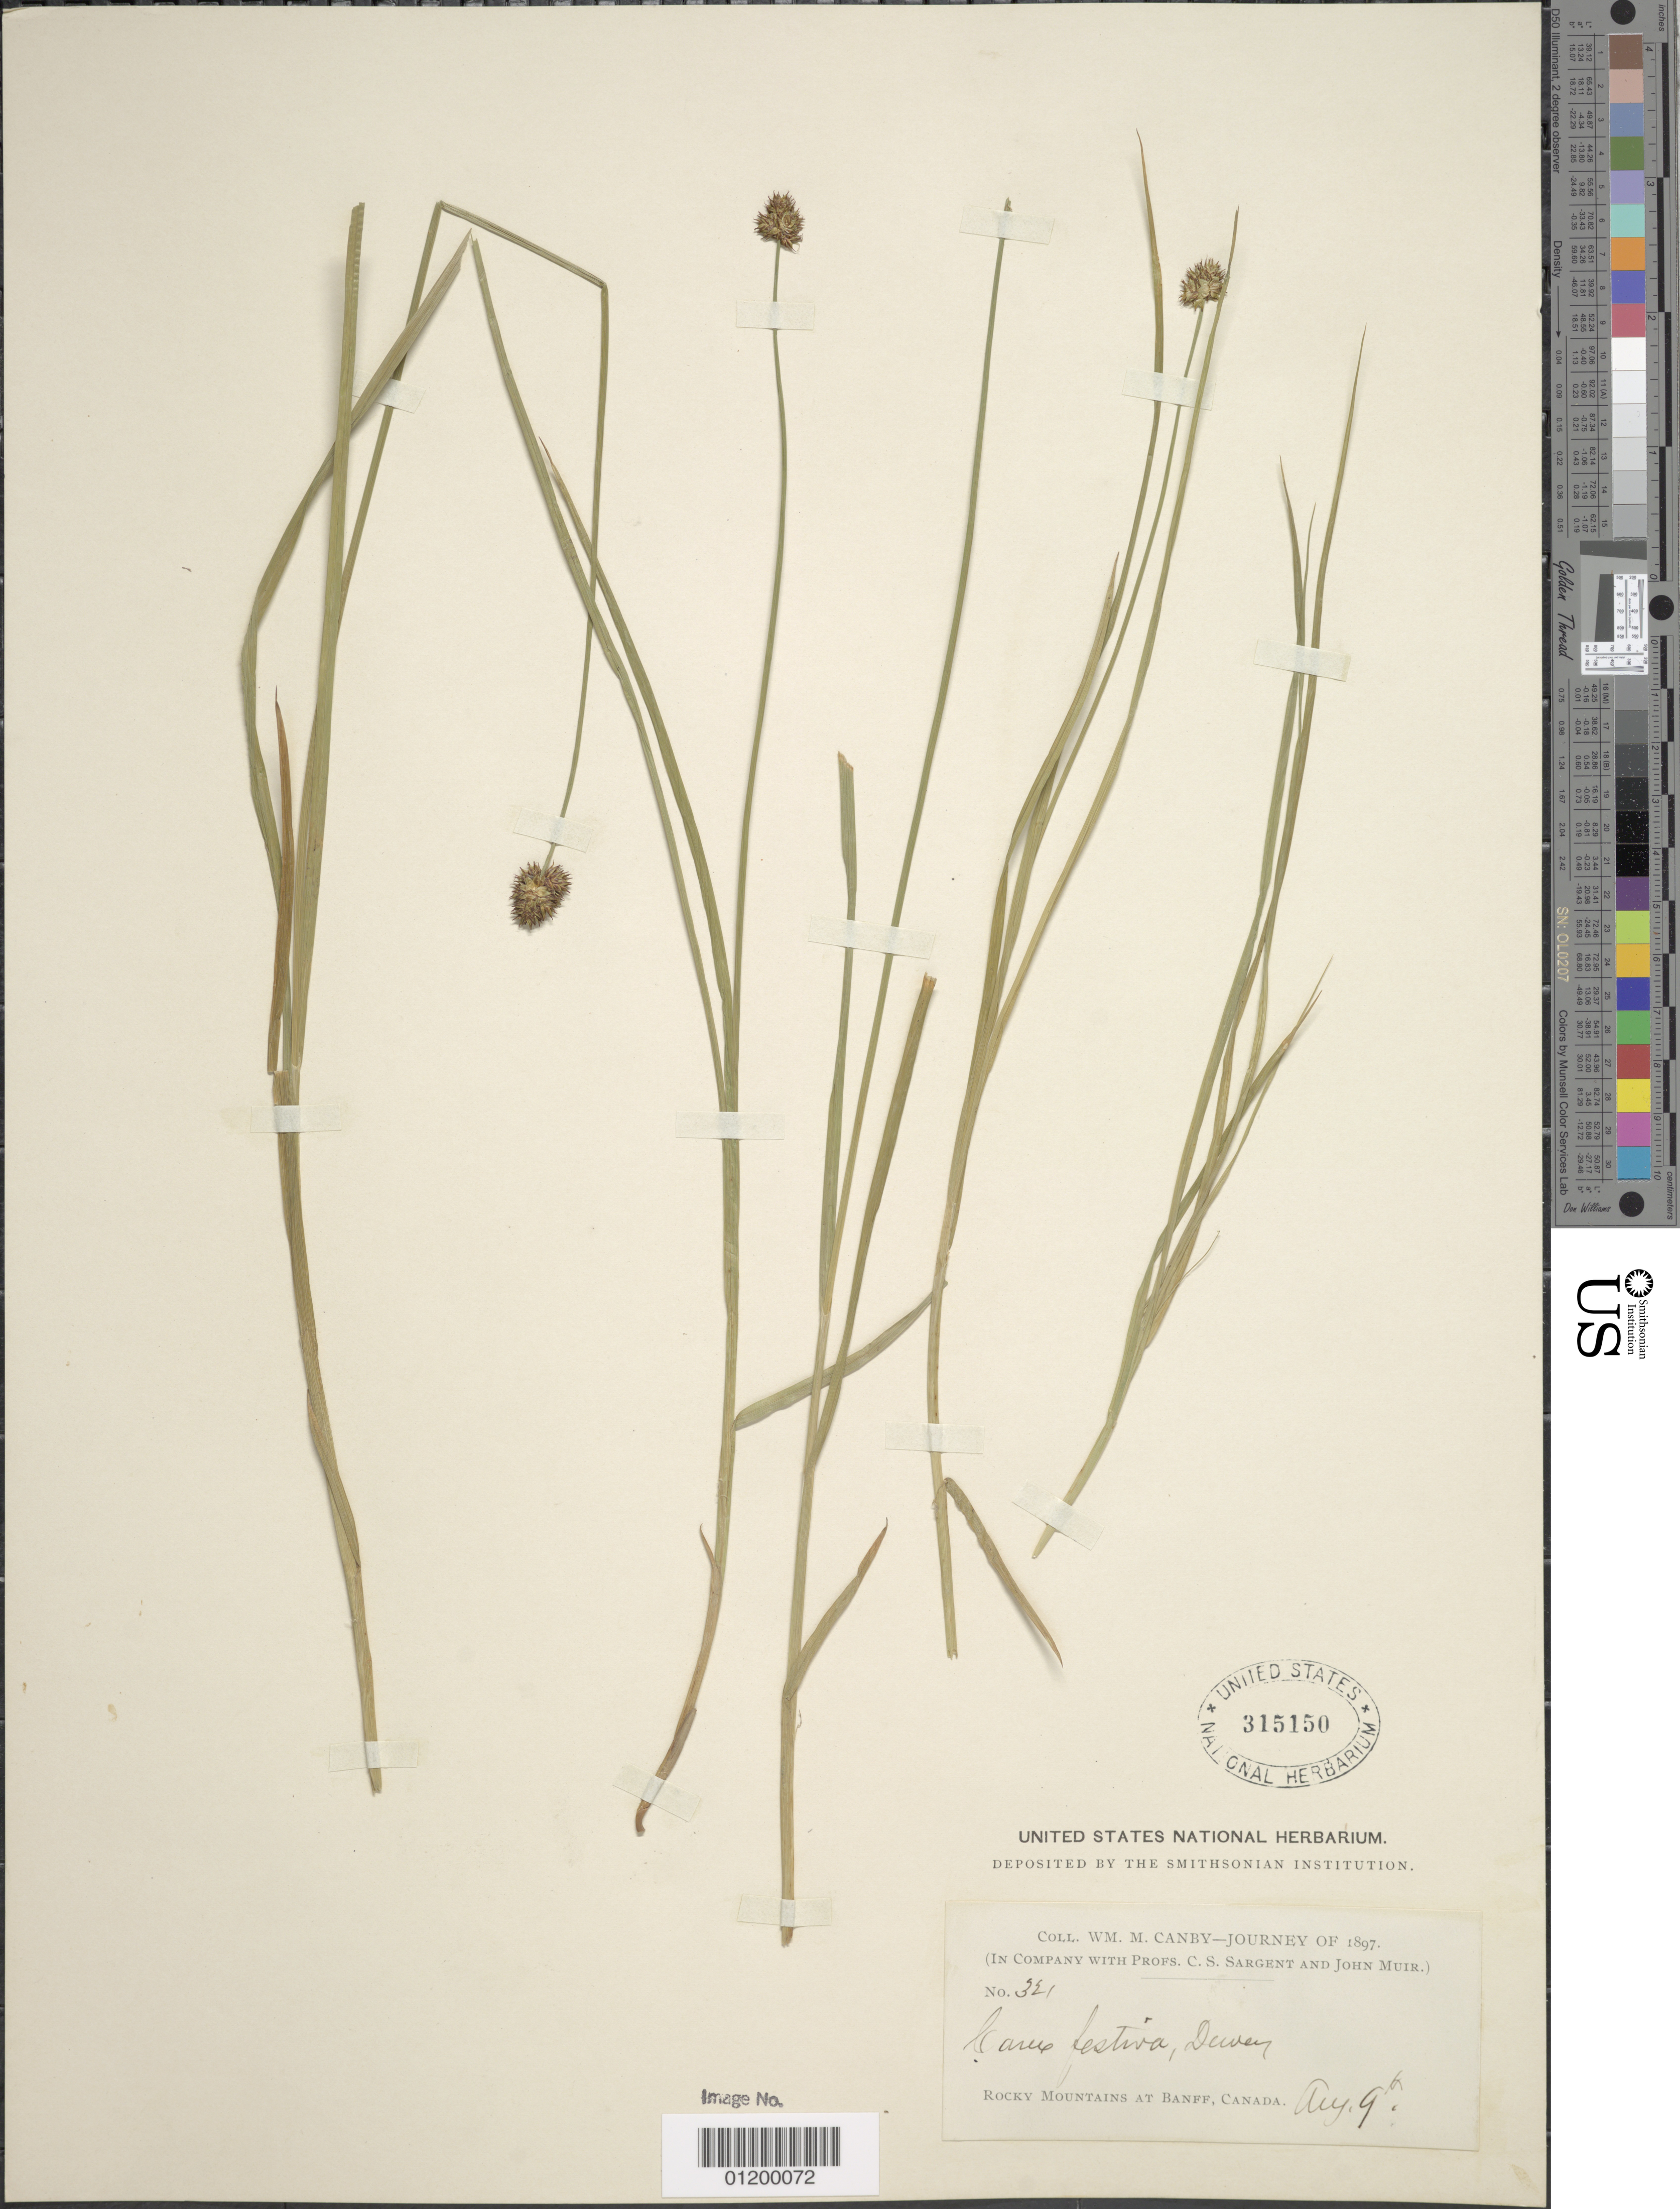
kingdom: Plantae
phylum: Tracheophyta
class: Liliopsida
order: Poales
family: Cyperaceae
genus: Carex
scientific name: Carex pachystachya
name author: Cham. ex Steud.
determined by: Strong, Mark T., (BOT), Smithsonian Institution - National Museum of Natural History (UNITED STATES)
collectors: W. M. Canby, C. S. Sargent & J. Muir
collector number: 321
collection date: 1897-08-09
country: Canada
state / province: Alberta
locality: Rocky Mts. at Banff.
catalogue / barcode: US 315150